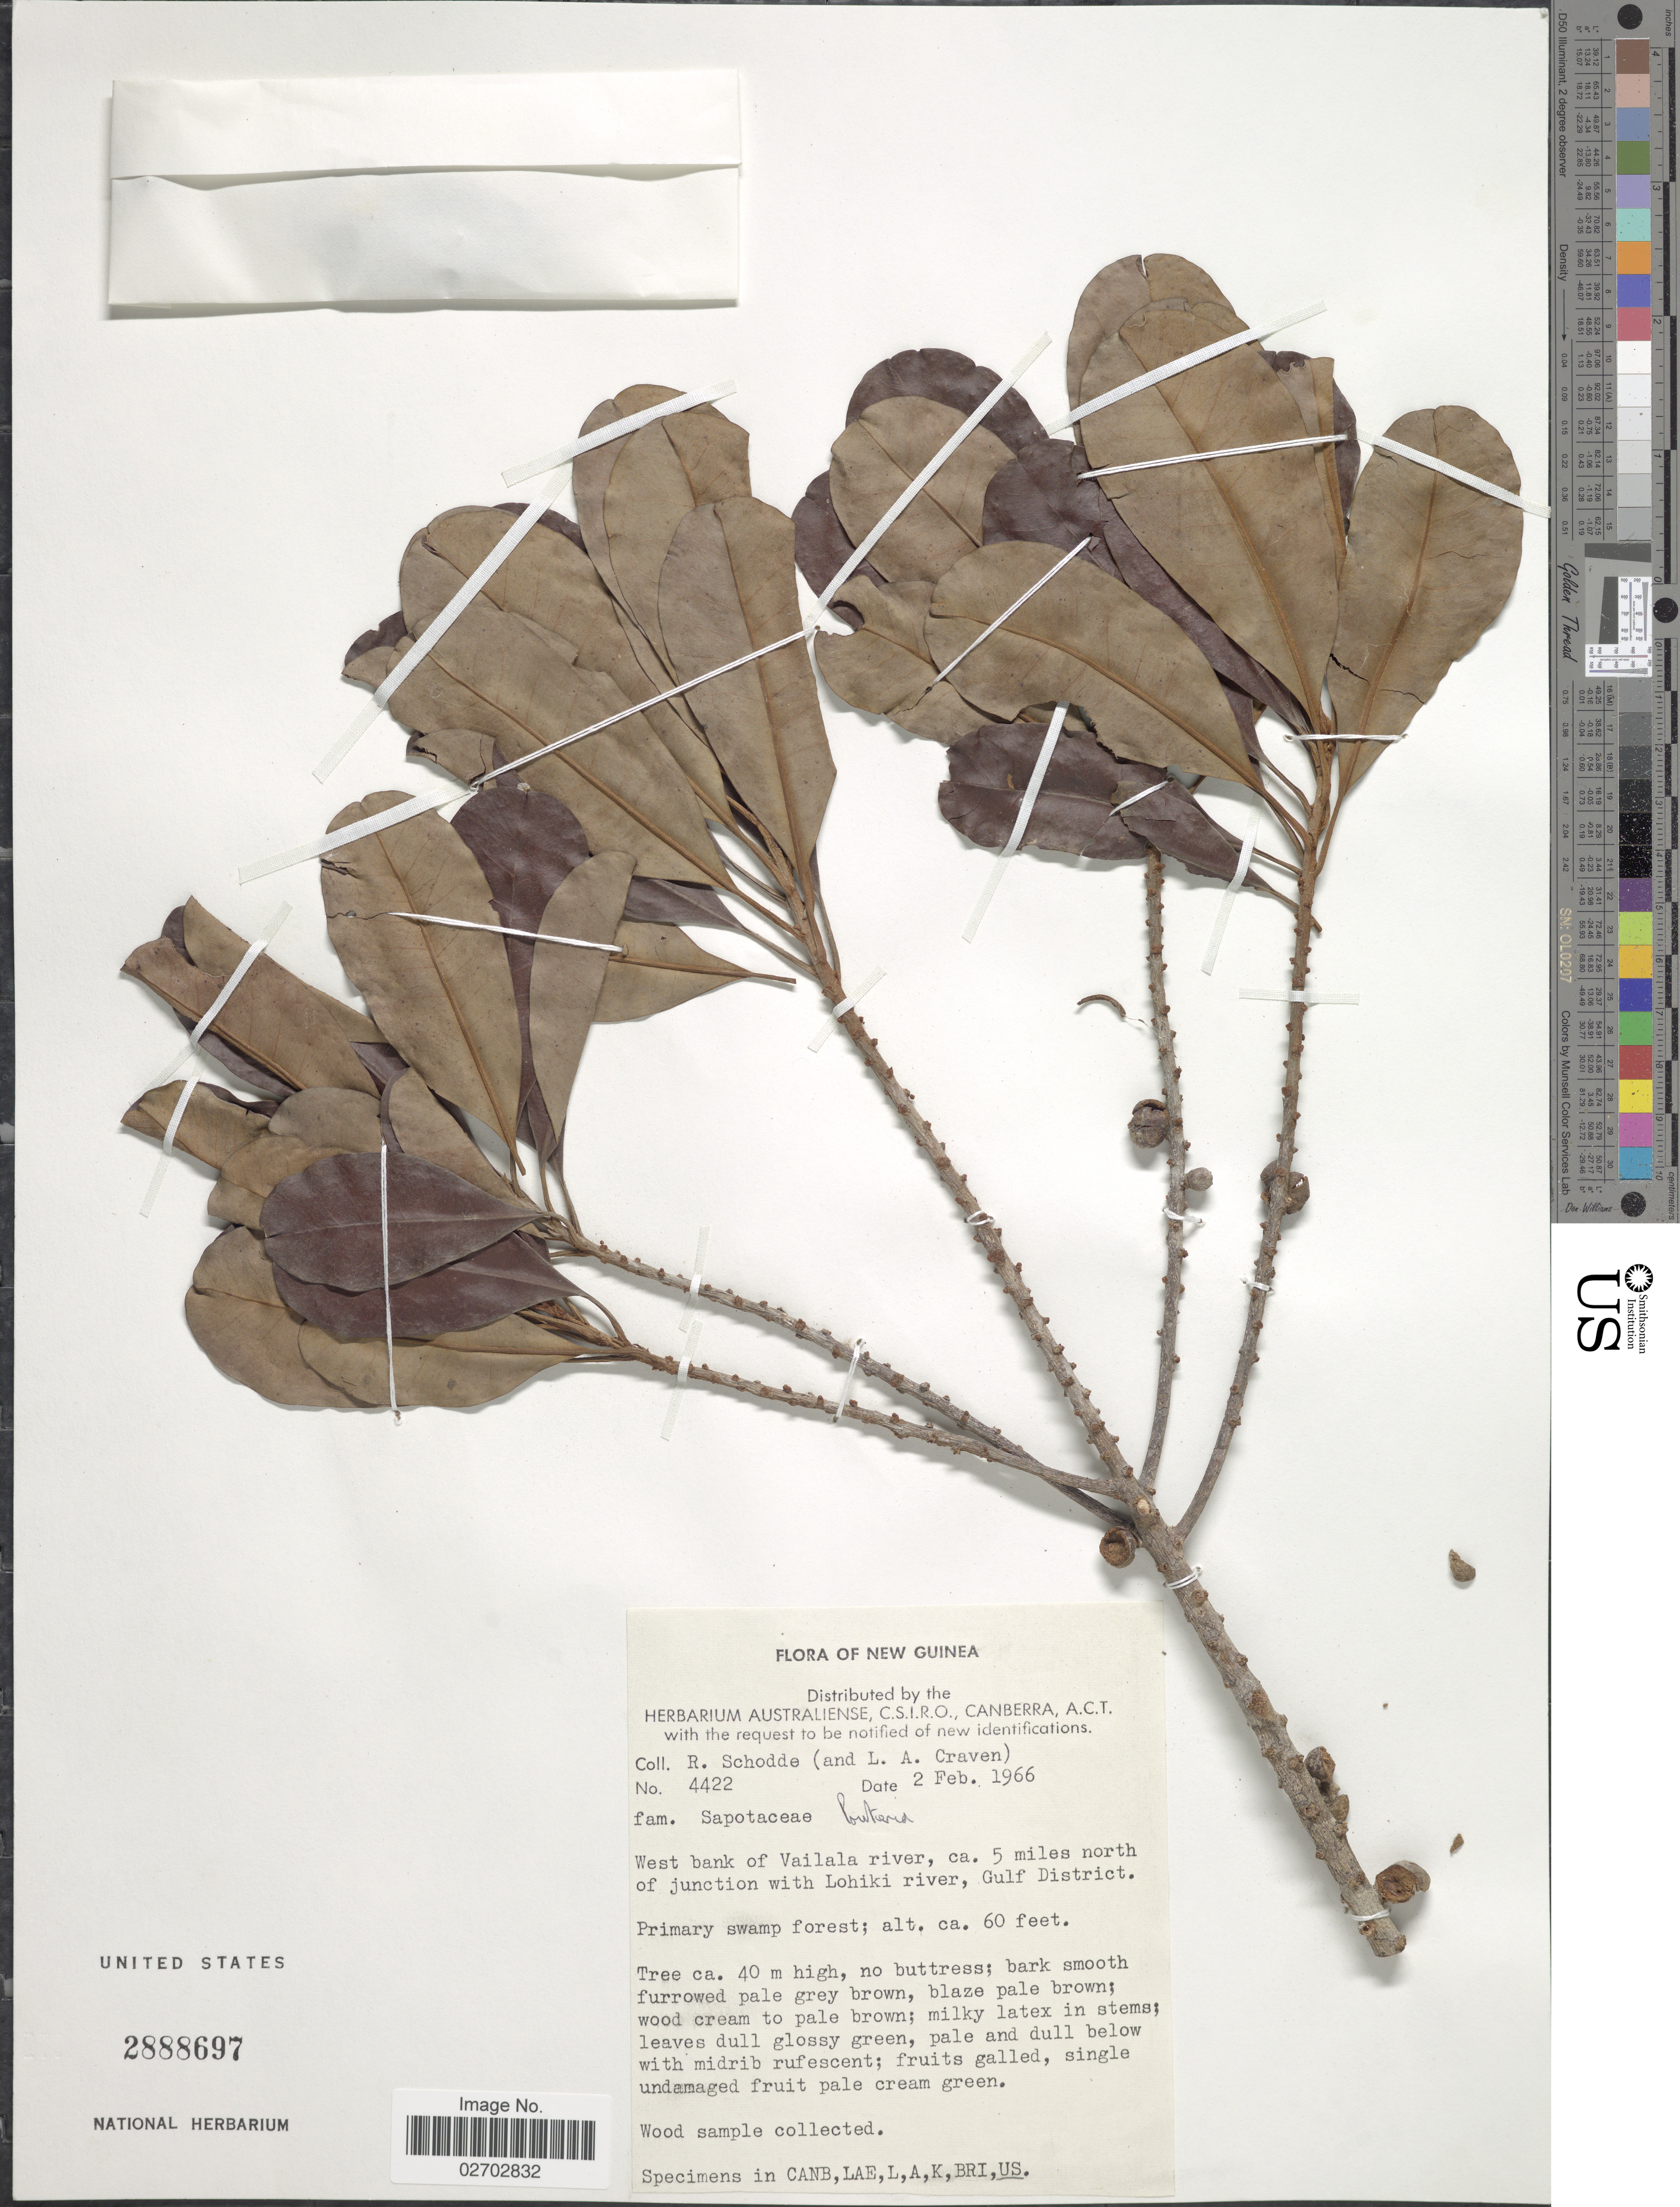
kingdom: Plantae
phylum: Tracheophyta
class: Magnoliopsida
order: Ericales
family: Sapotaceae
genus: Pouteria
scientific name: Pouteria sp.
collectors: R. Schodde & L. A. Craven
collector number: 4422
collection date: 1966-02-02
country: Papua New Guinea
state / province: Gulf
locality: New Guinea. West bank of Vailala river, ca. 5 miles north of junction with Lohiki river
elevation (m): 18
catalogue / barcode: US 2888697